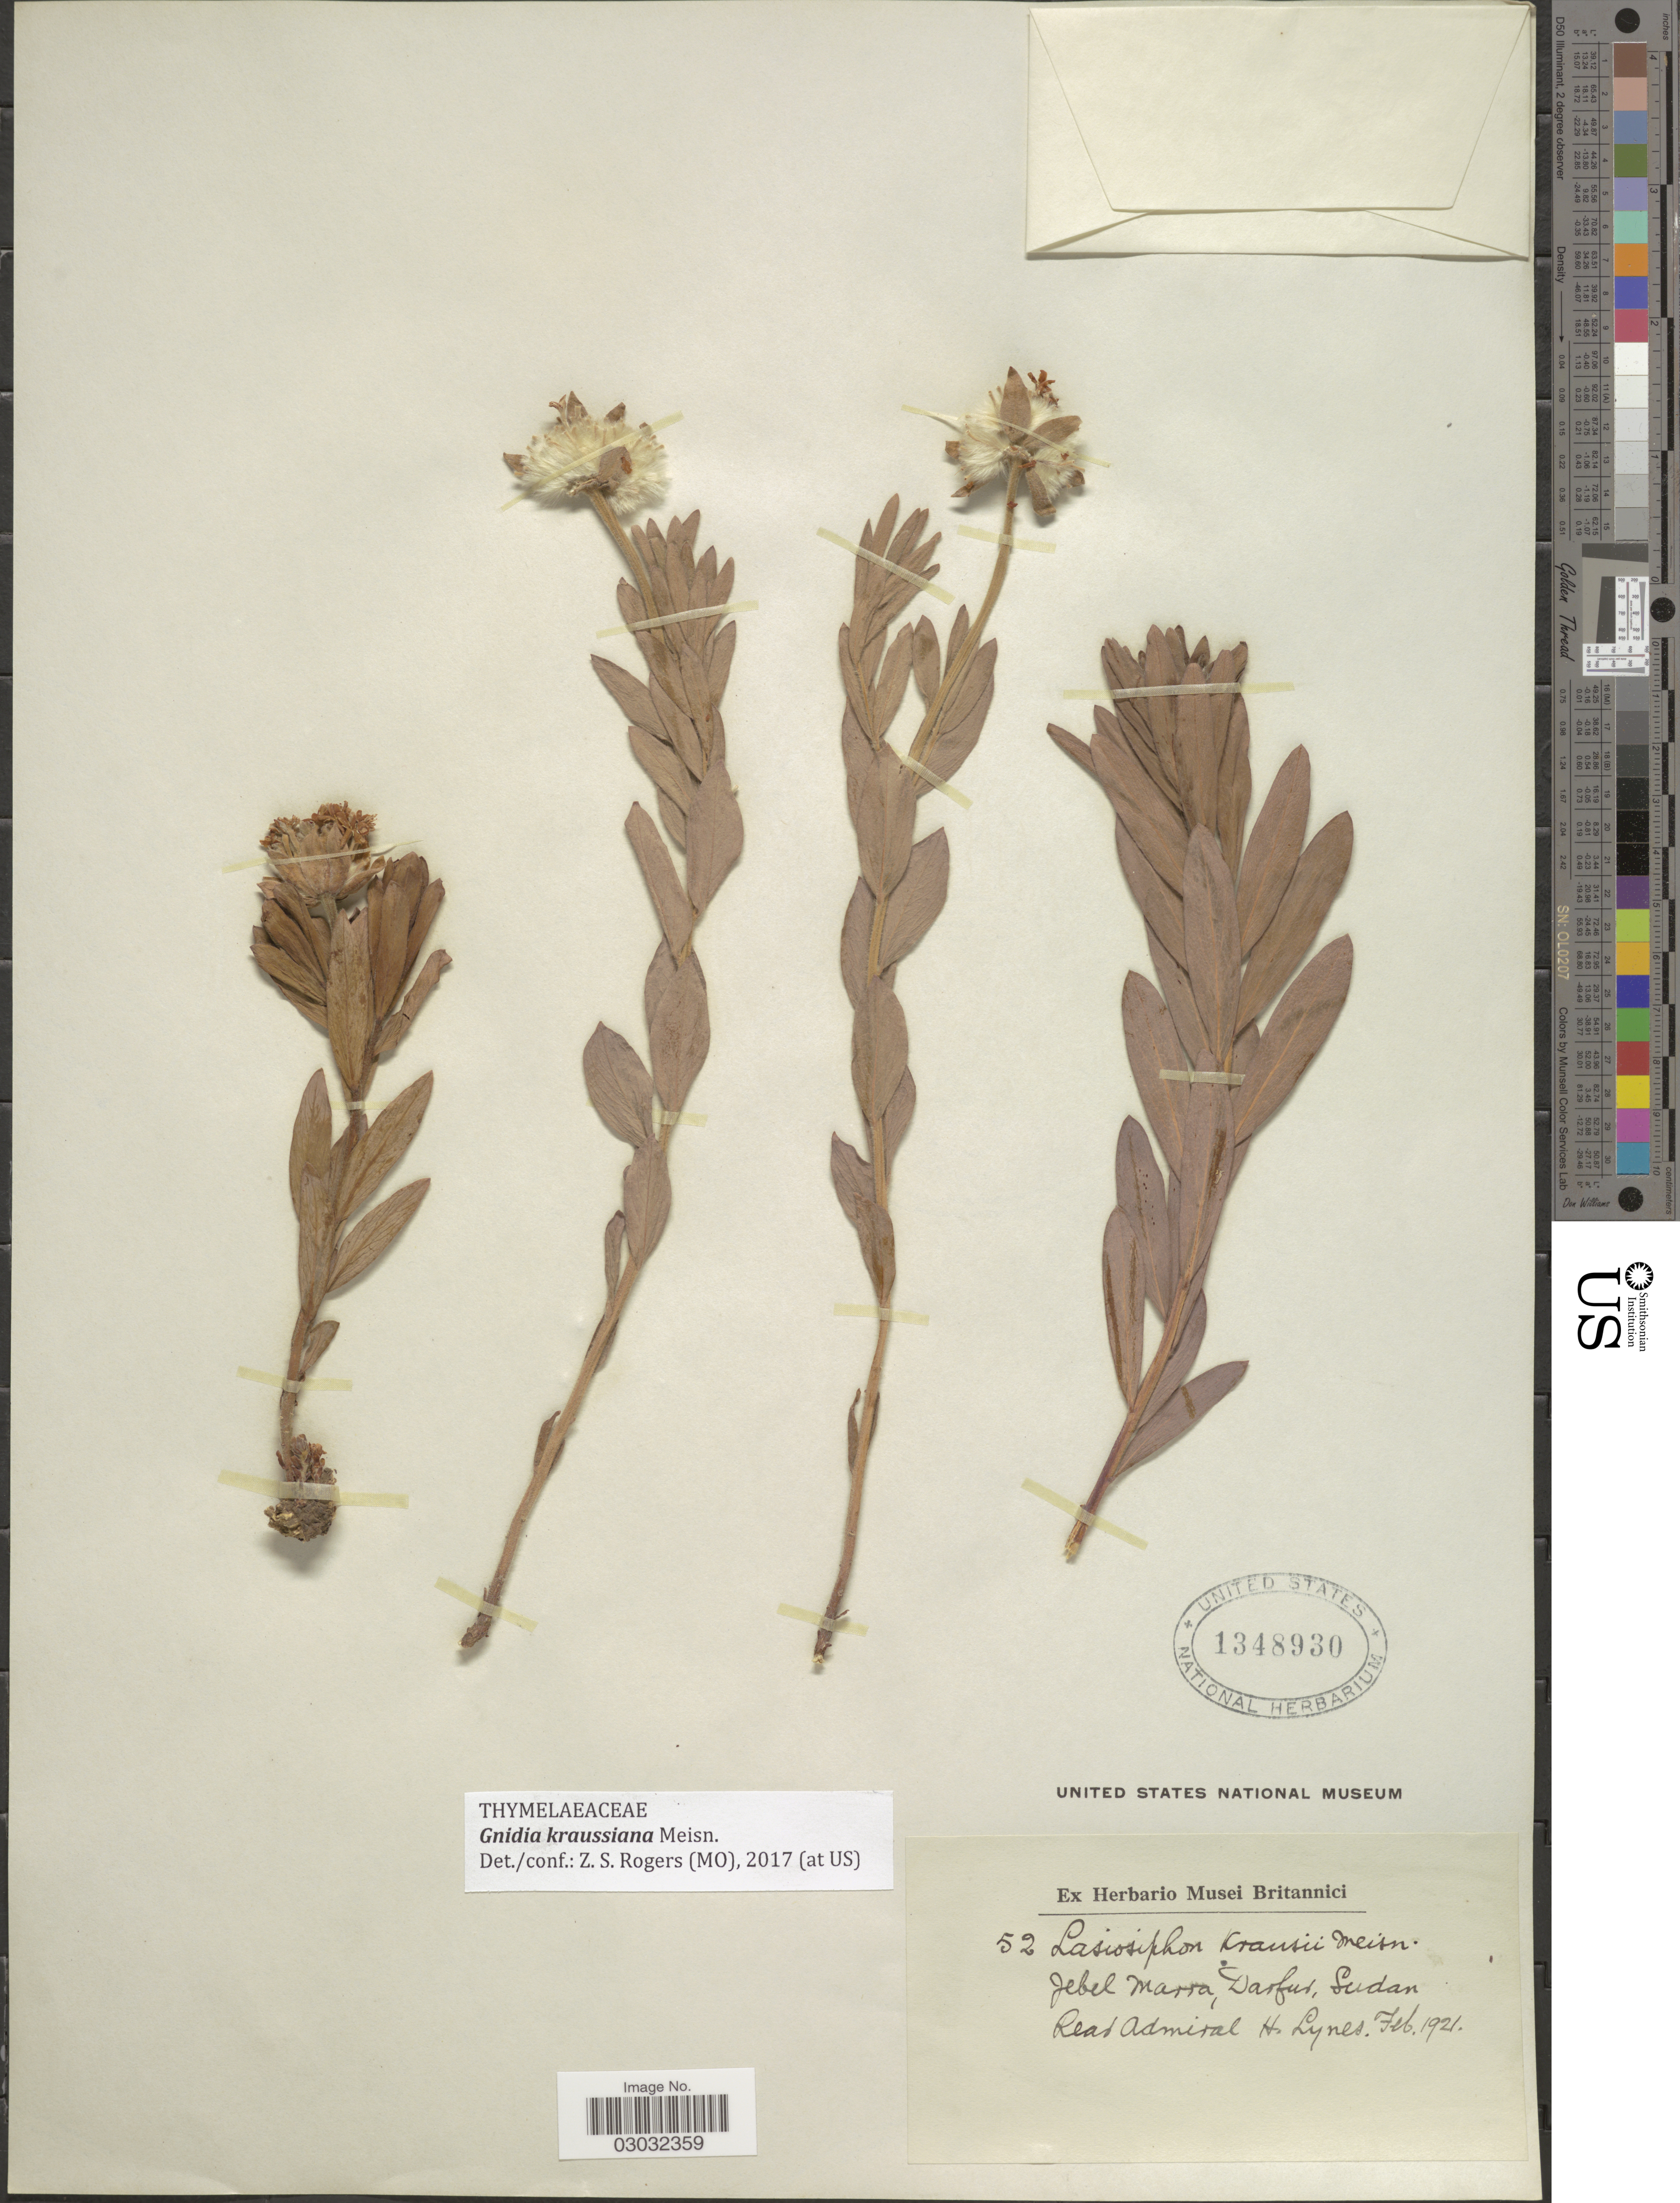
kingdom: Plantae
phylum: Tracheophyta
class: Magnoliopsida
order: Malvales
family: Thymelaeaceae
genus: Lasiosiphon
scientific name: Lasiosiphon kraussianus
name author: (Meisn.) Meisn.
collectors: H. Lynes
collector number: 52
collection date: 1921-02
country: Sudan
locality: Jebel Marra, Darfur, Sudan.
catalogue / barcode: US 1348930